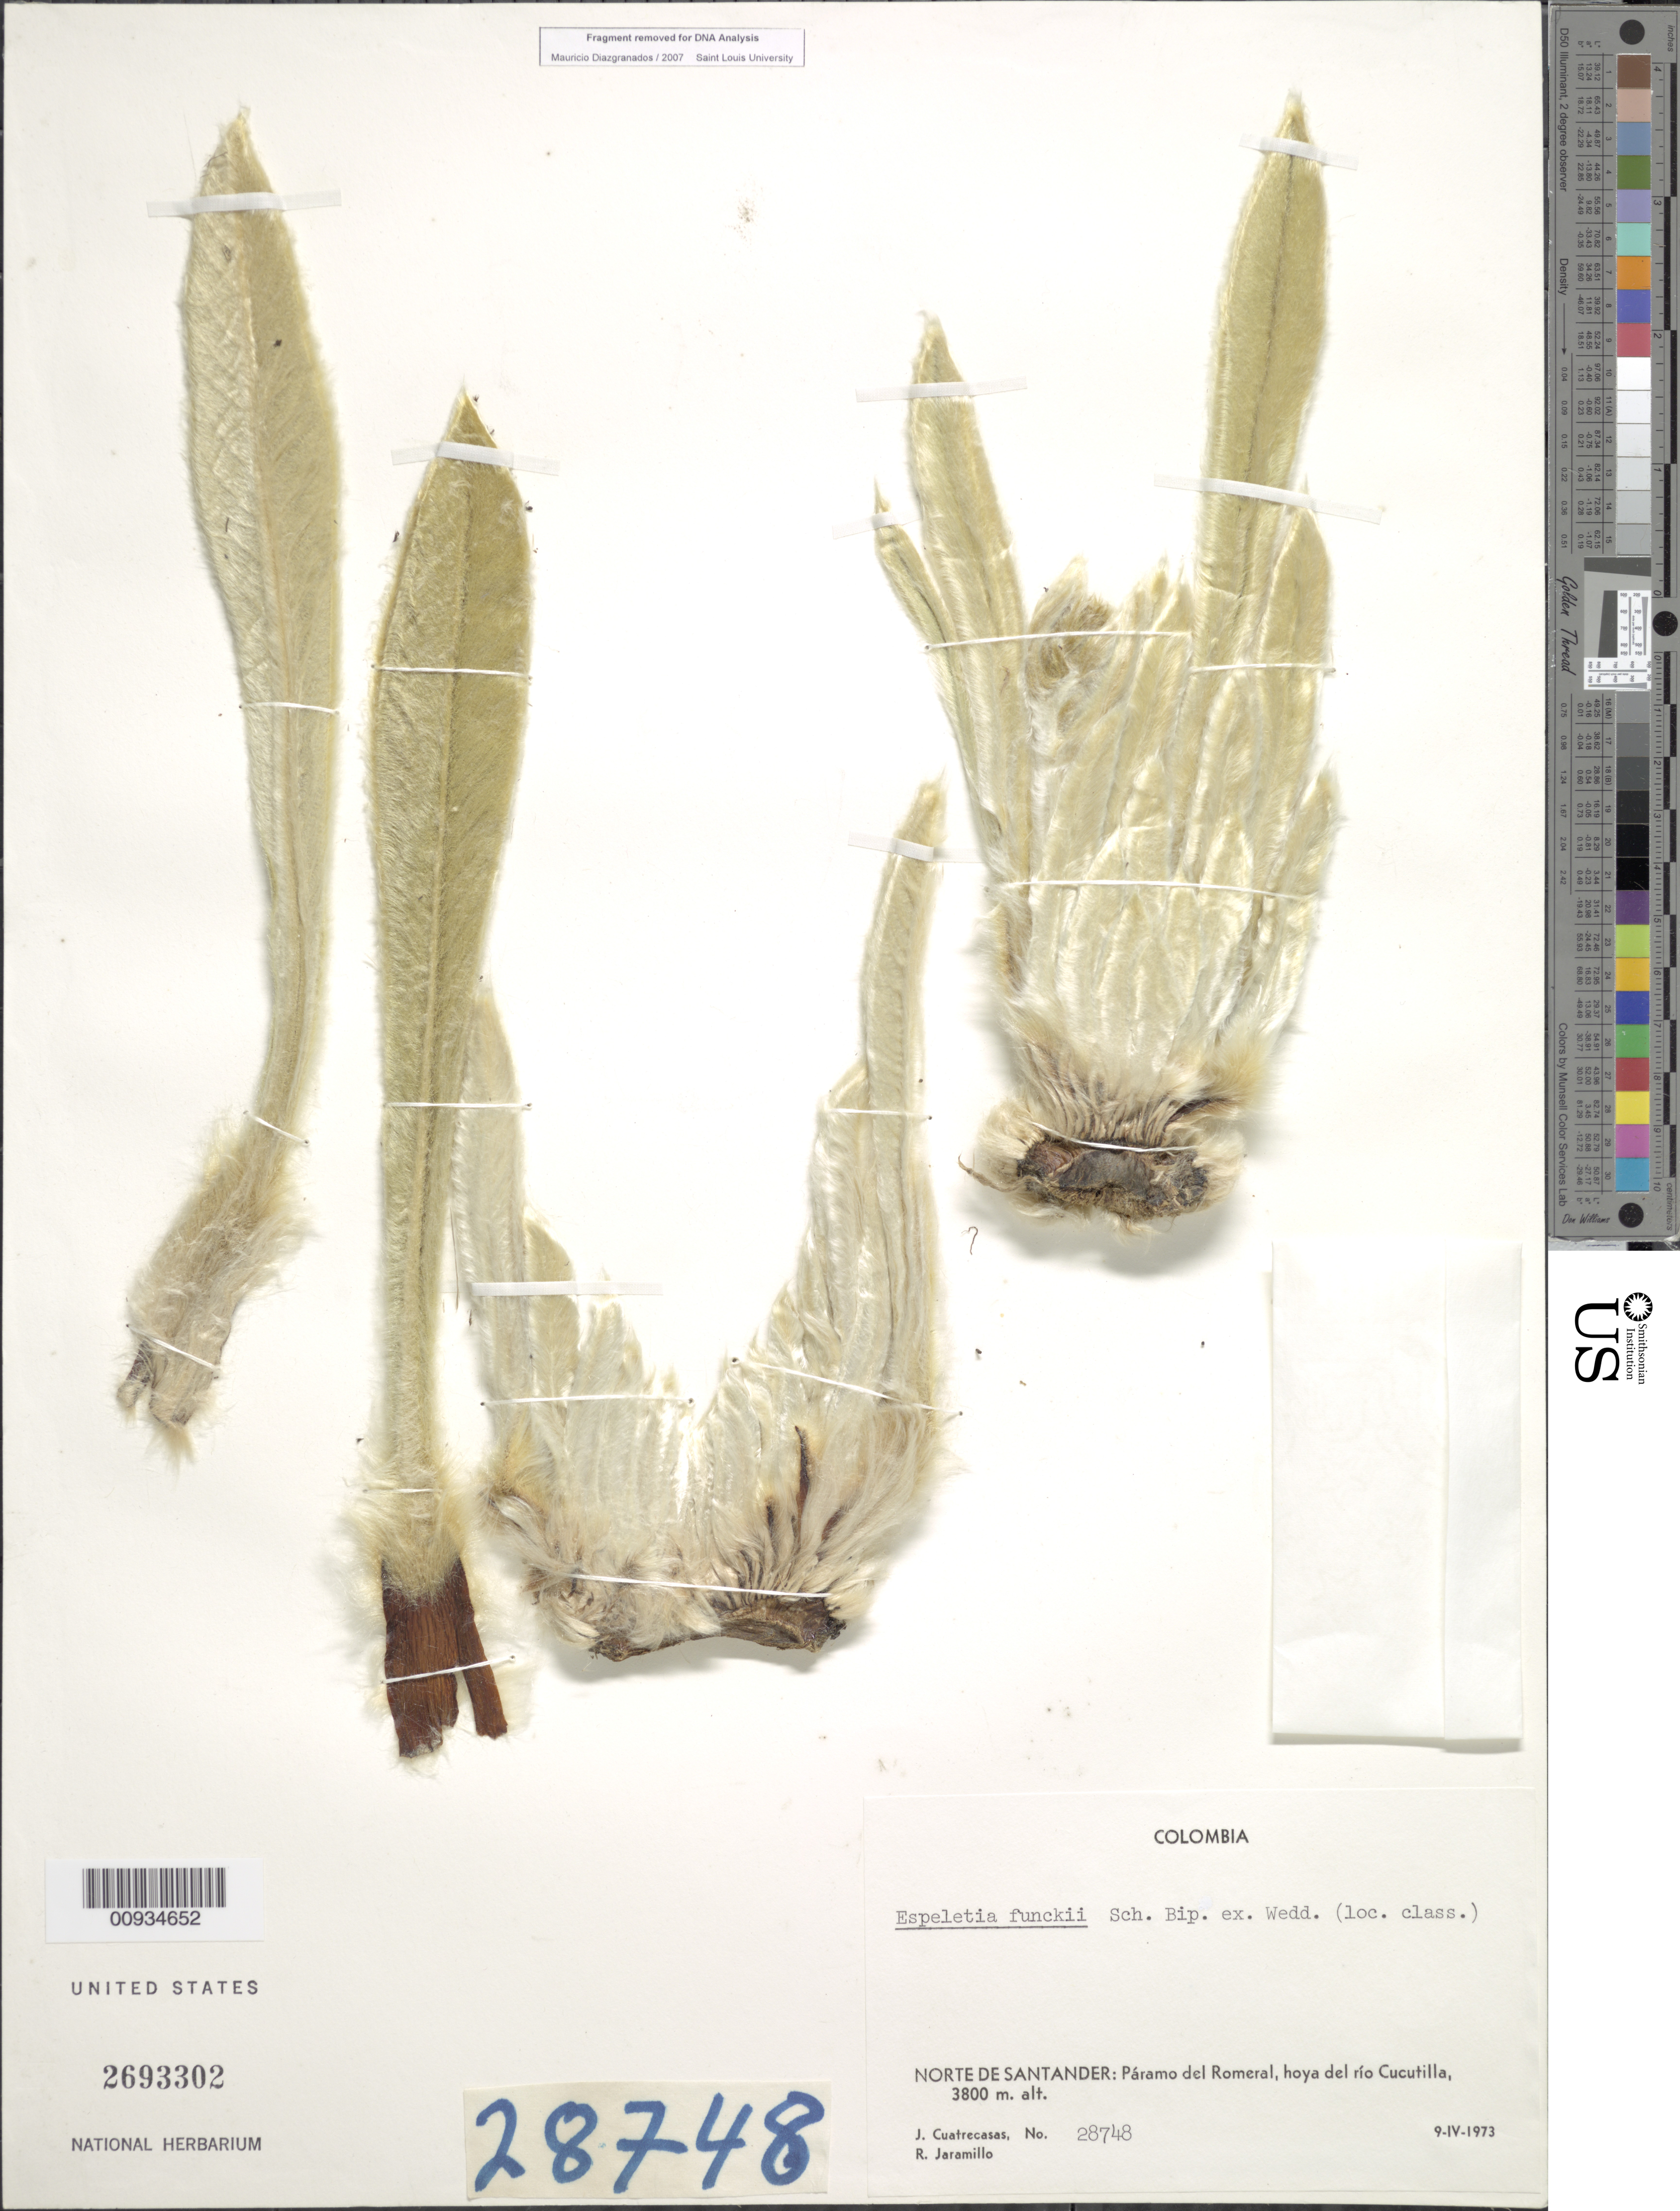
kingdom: Plantae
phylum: Tracheophyta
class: Magnoliopsida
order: Asterales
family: Asteraceae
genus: Espeletiopsis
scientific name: Espeletiopsis funckii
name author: (Sch. Bip. ex Wedd.) Cuatrec.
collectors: J. Cuatrecasas & R. Jaramillo M.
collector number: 28748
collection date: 1973-04-09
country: Colombia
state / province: Norte de Santander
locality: Norte de Santander: Paramo del Romeral, hoya del rio Cucutilla,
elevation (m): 3800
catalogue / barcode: US 2693302